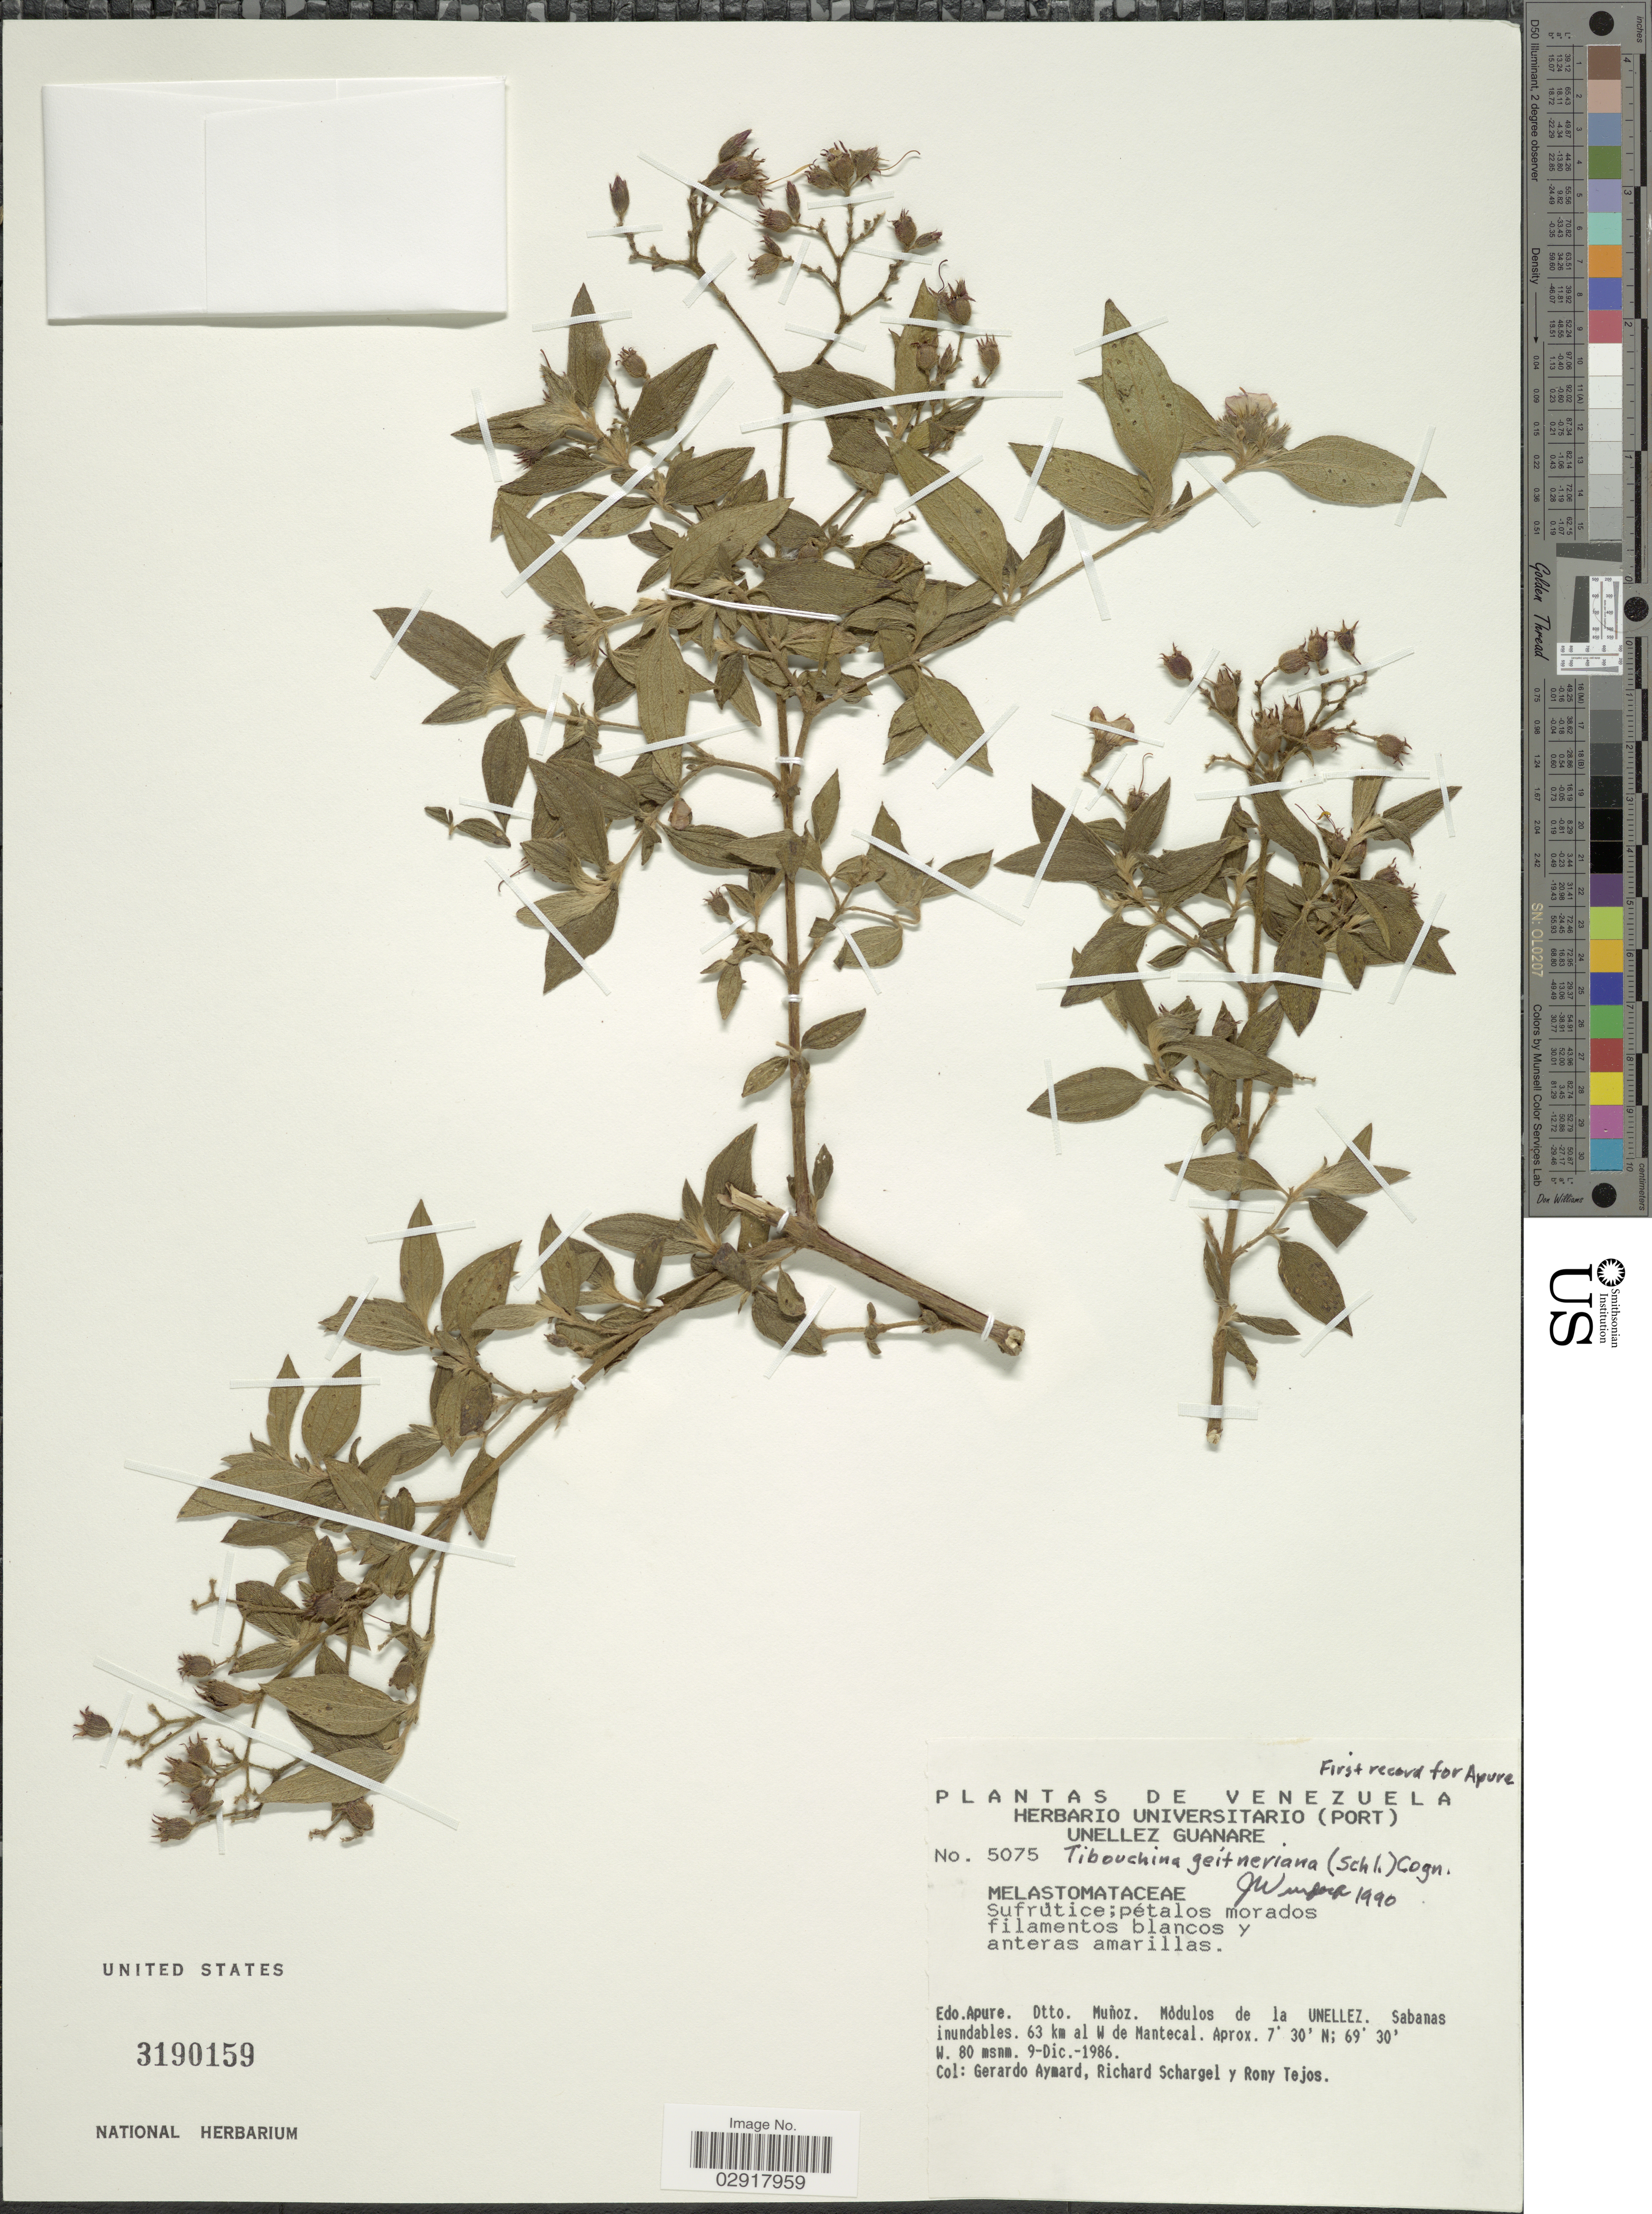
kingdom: Plantae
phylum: Tracheophyta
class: Magnoliopsida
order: Myrtales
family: Melastomataceae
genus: Chaetogastra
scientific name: Chaetogastra geitneriana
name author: Schltdl.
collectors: G. A. Aymard, R. Schargel & R. Tejos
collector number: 5075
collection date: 1986-12-09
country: Venezuela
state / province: Apure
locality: Dtto. Muñoz. Mòdulos de la UNELLEZ. Sabanas inundable. 64 km al W de Mantecal.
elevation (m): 80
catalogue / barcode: US 3190159